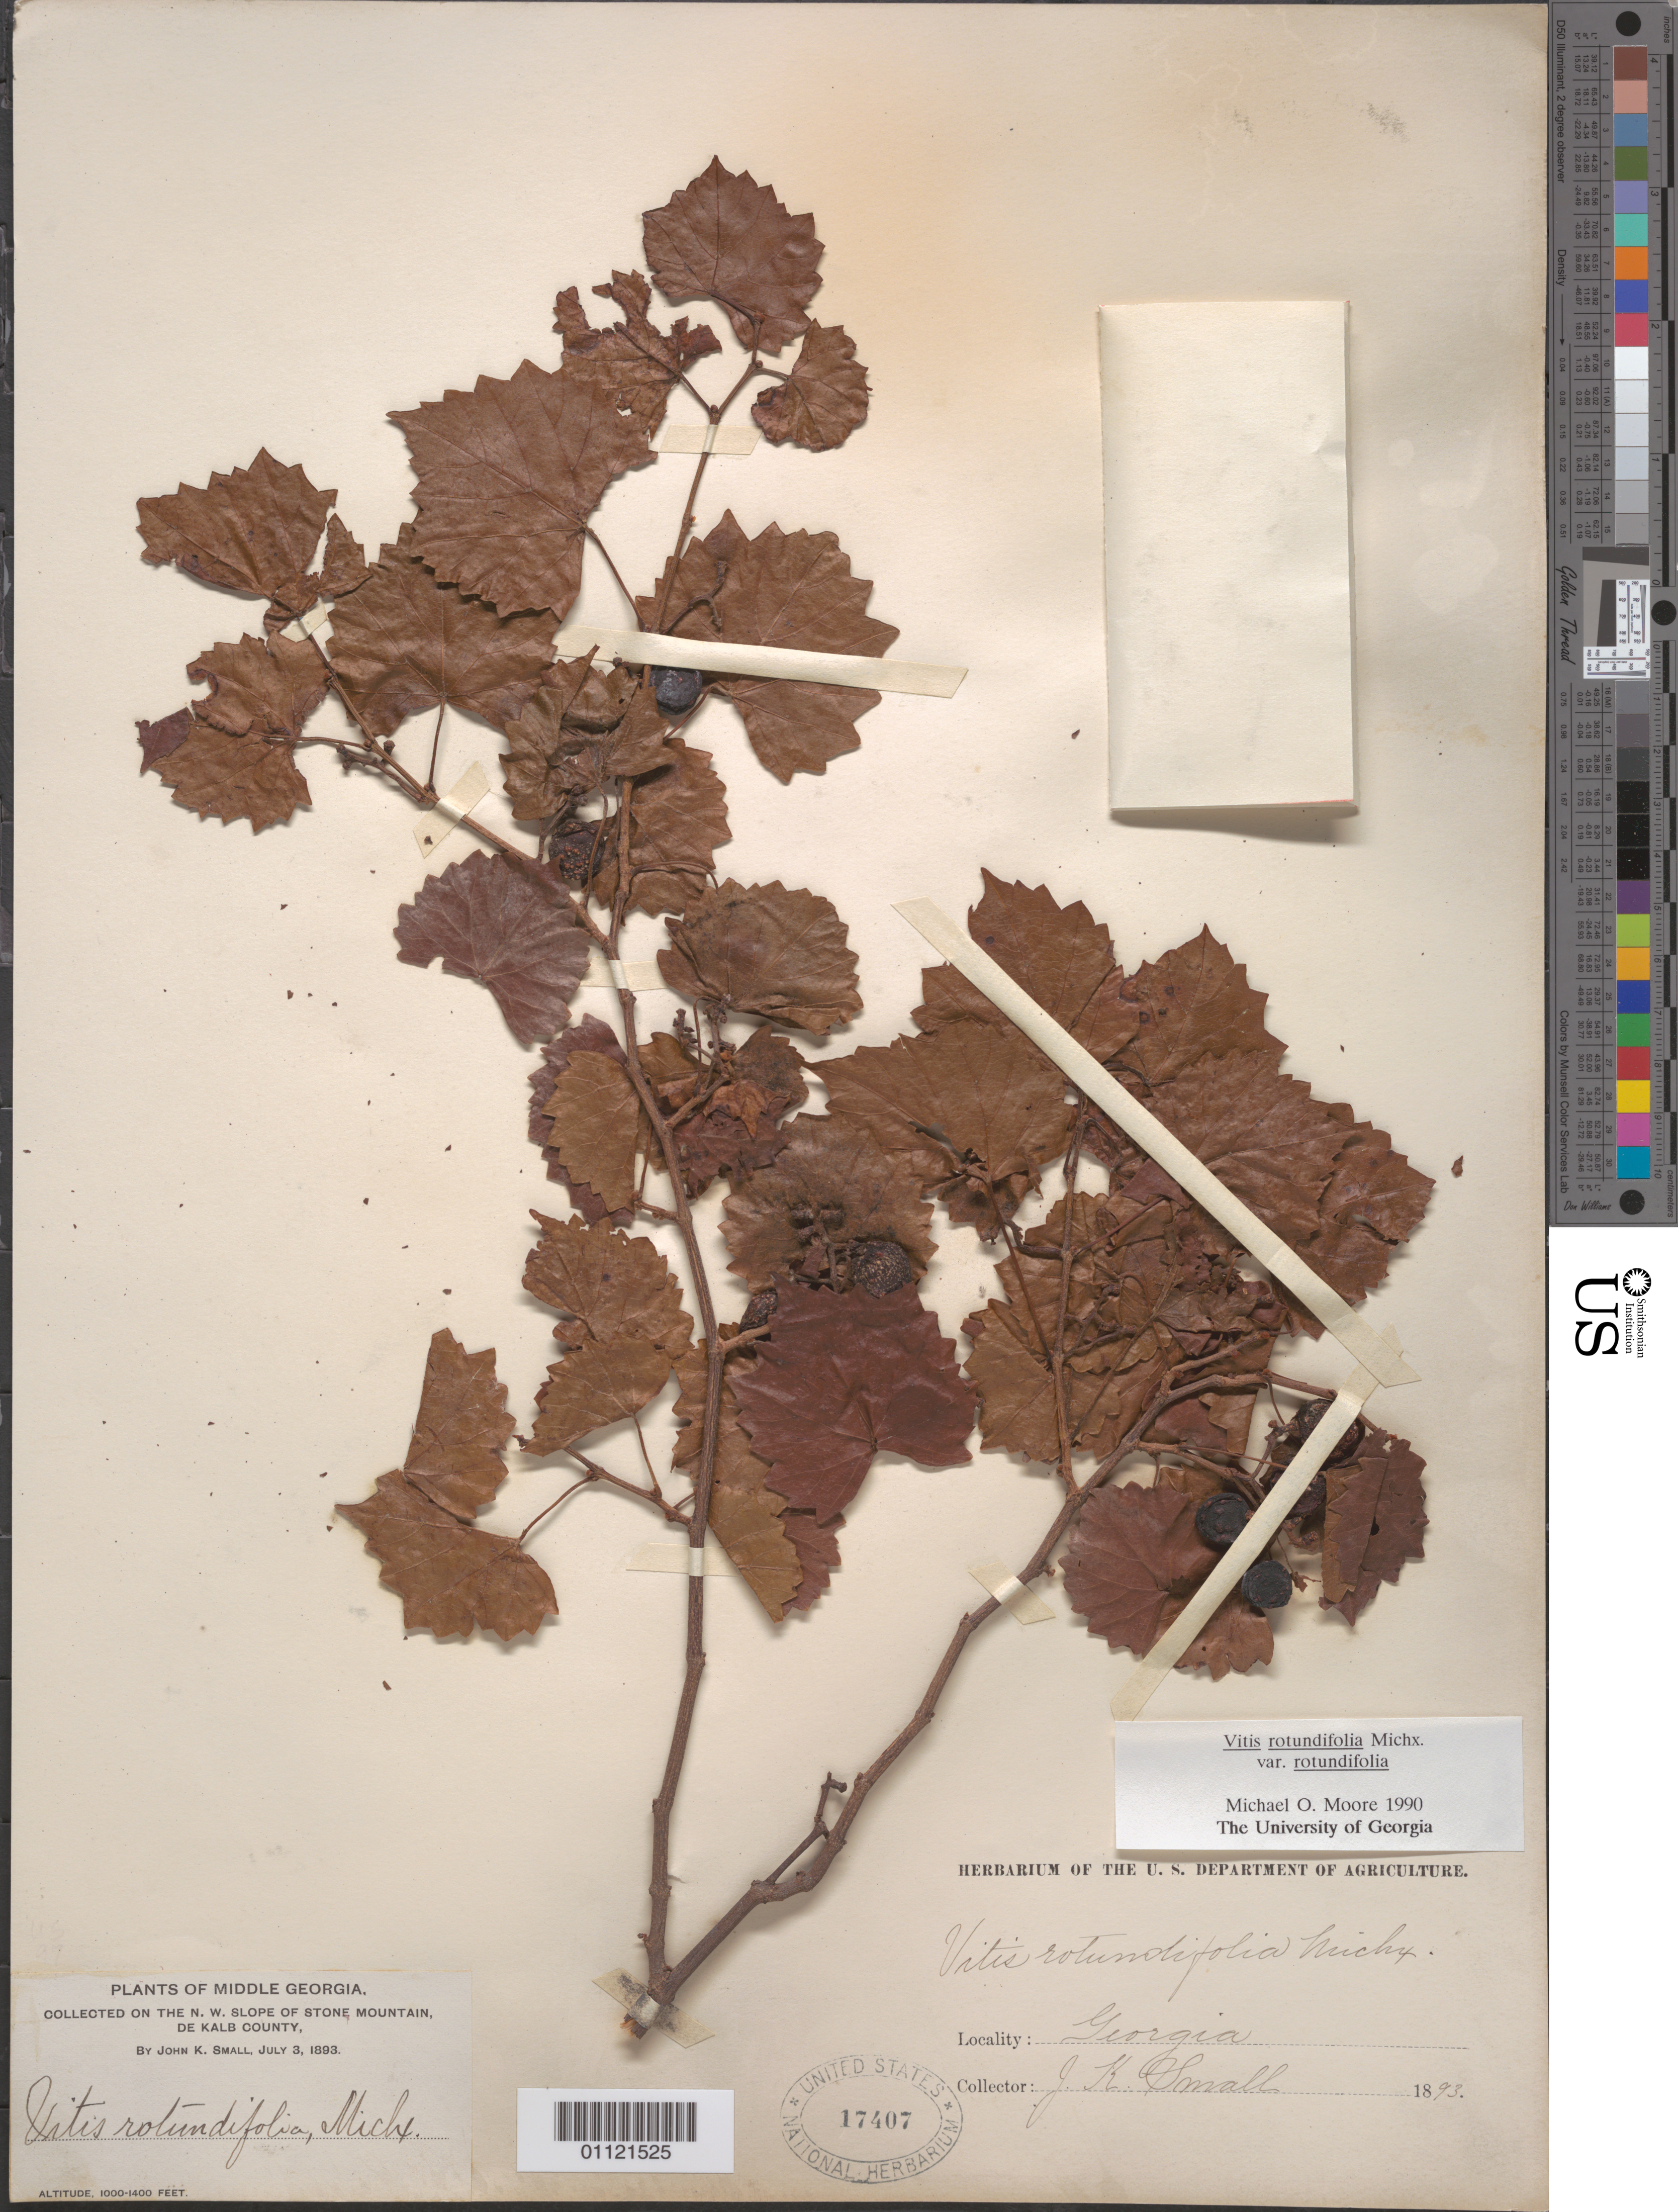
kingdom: Plantae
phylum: Tracheophyta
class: Magnoliopsida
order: Vitales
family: Vitaceae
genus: Vitis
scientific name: Vitis rotundifolia var. rotundifolia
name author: Michx.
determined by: Moore, M. O.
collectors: J. K. Small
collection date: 1893-07-03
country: United States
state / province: Georgia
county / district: De Kalb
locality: N.W. slope of Stone Mountain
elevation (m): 305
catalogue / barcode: US 17407